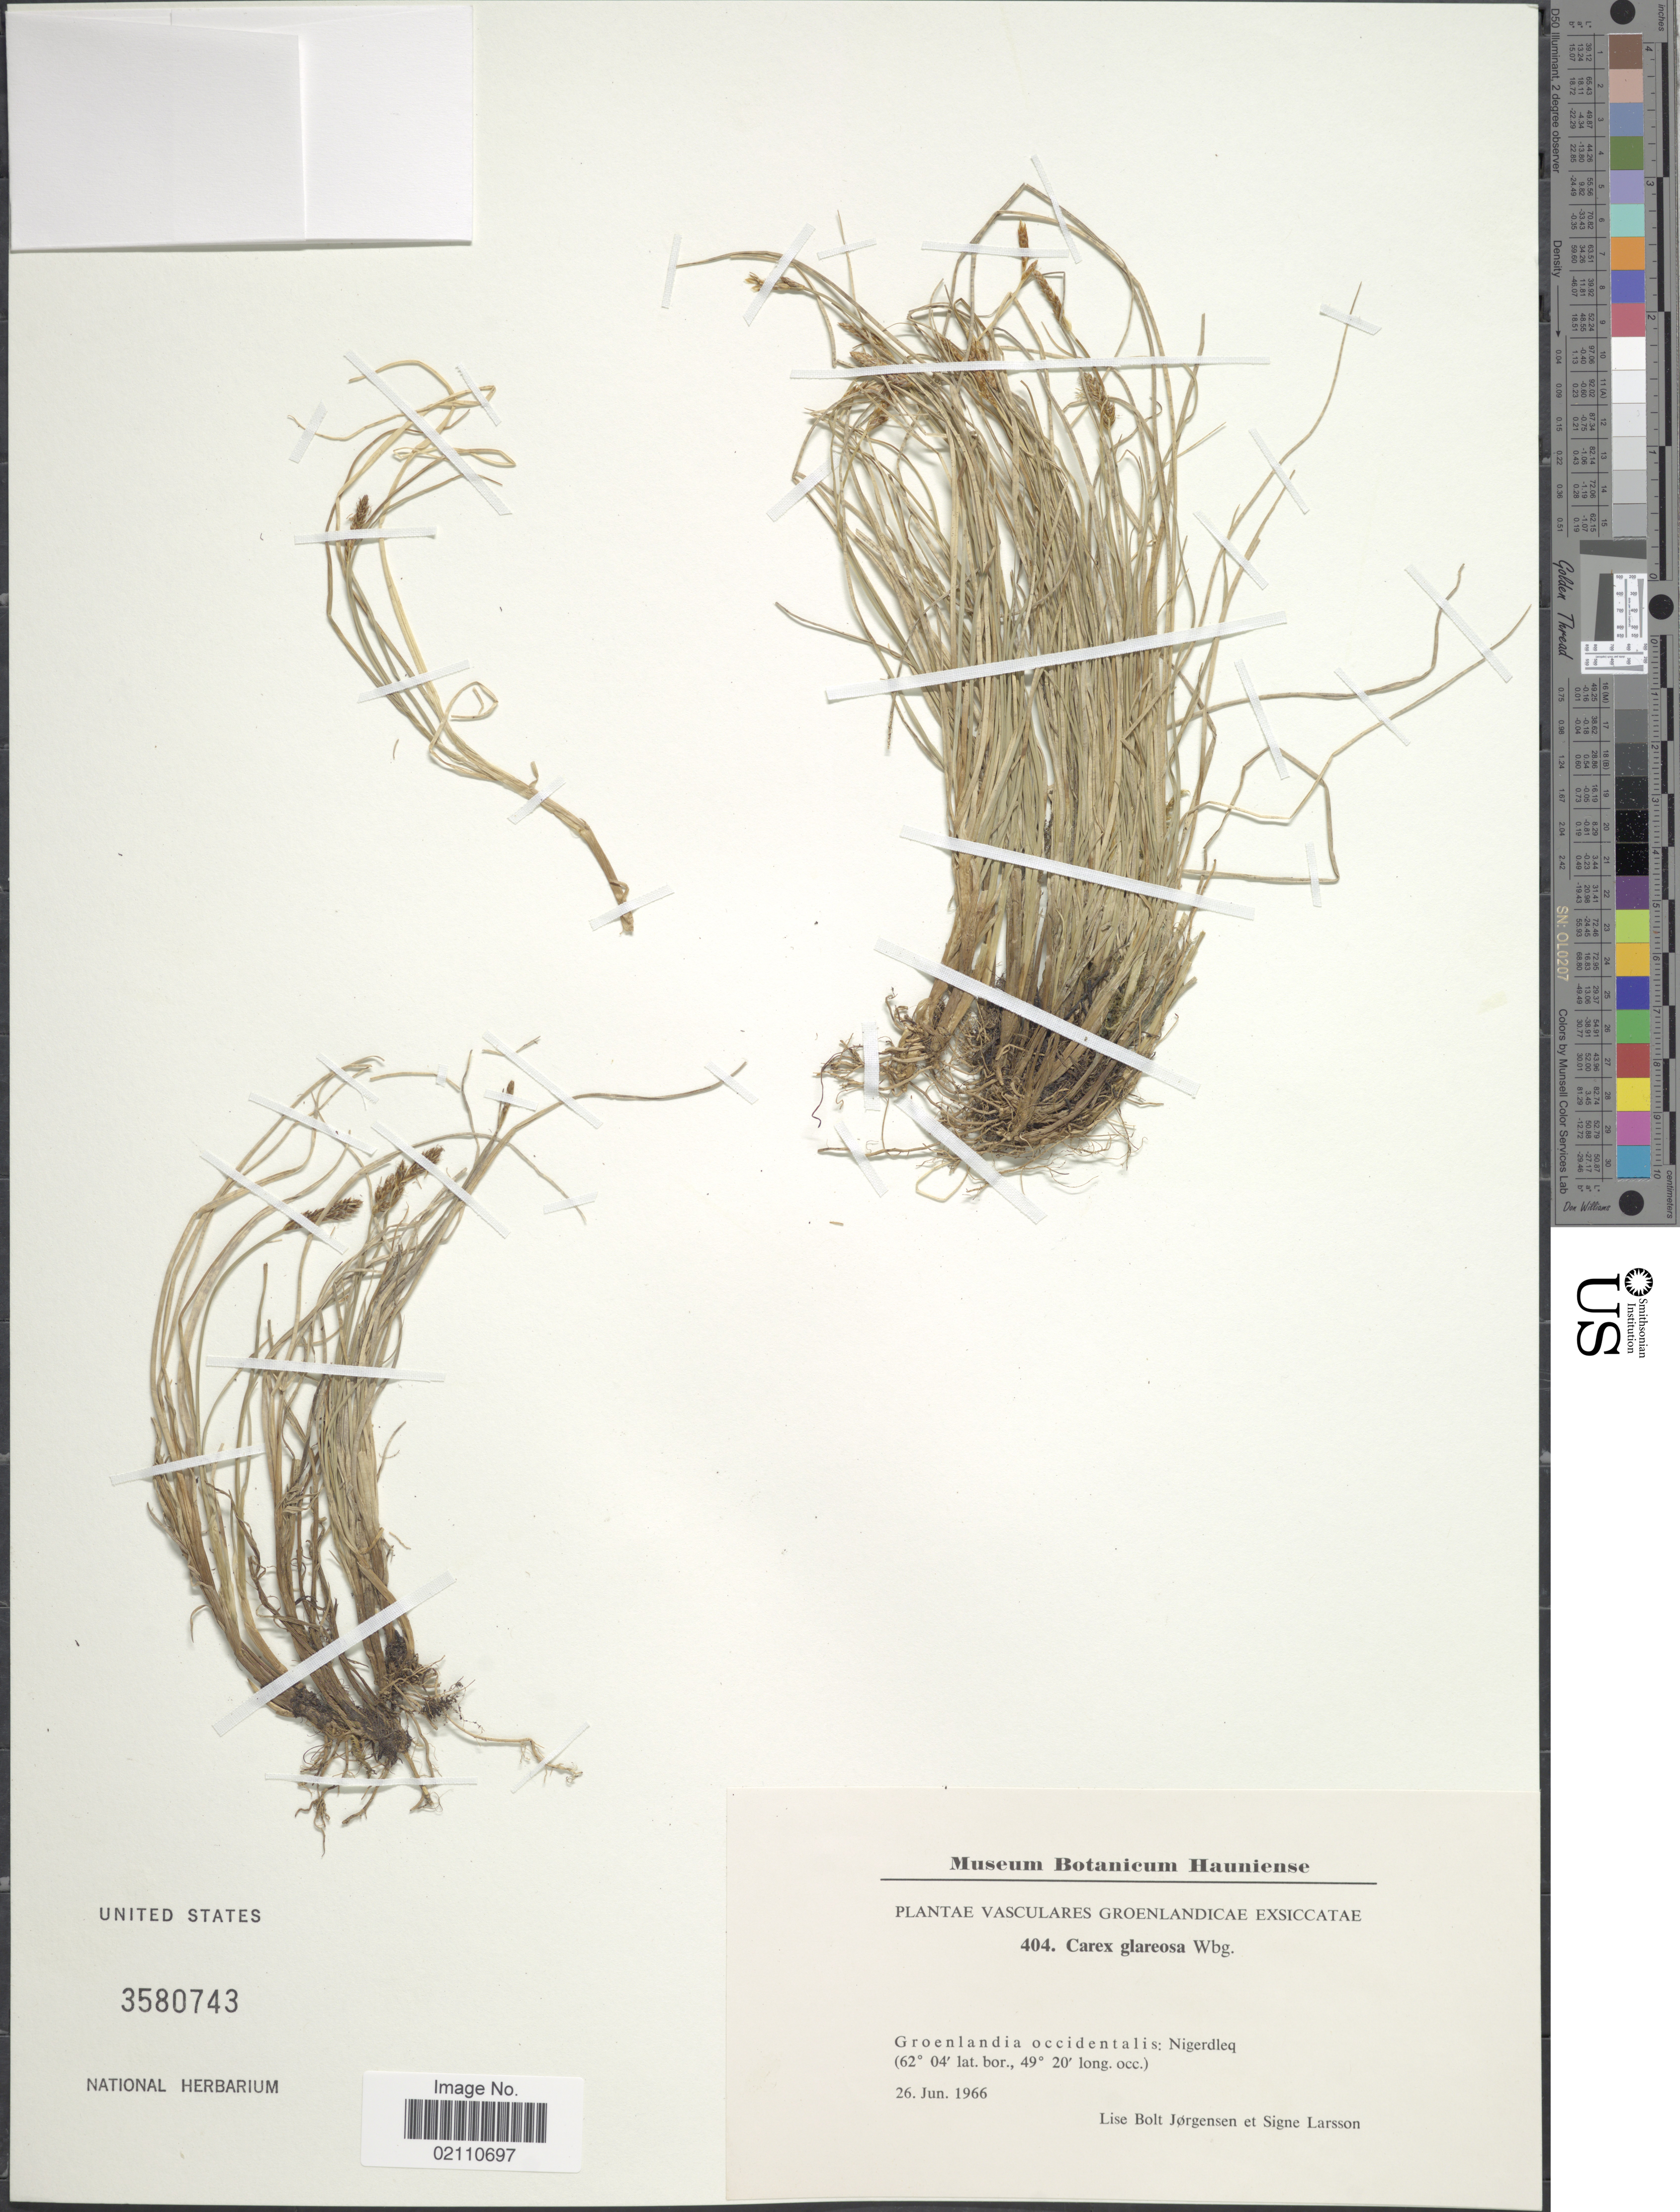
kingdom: Plantae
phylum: Tracheophyta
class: Liliopsida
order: Poales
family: Cyperaceae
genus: Carex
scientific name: Carex glareosa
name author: Schkuhr ex Wahlenb.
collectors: L. B. Jørgensen & S. Larsson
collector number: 404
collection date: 1966-06-26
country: Greenland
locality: Groenlandia occidentalis: Nigerdleq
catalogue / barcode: US 3580743